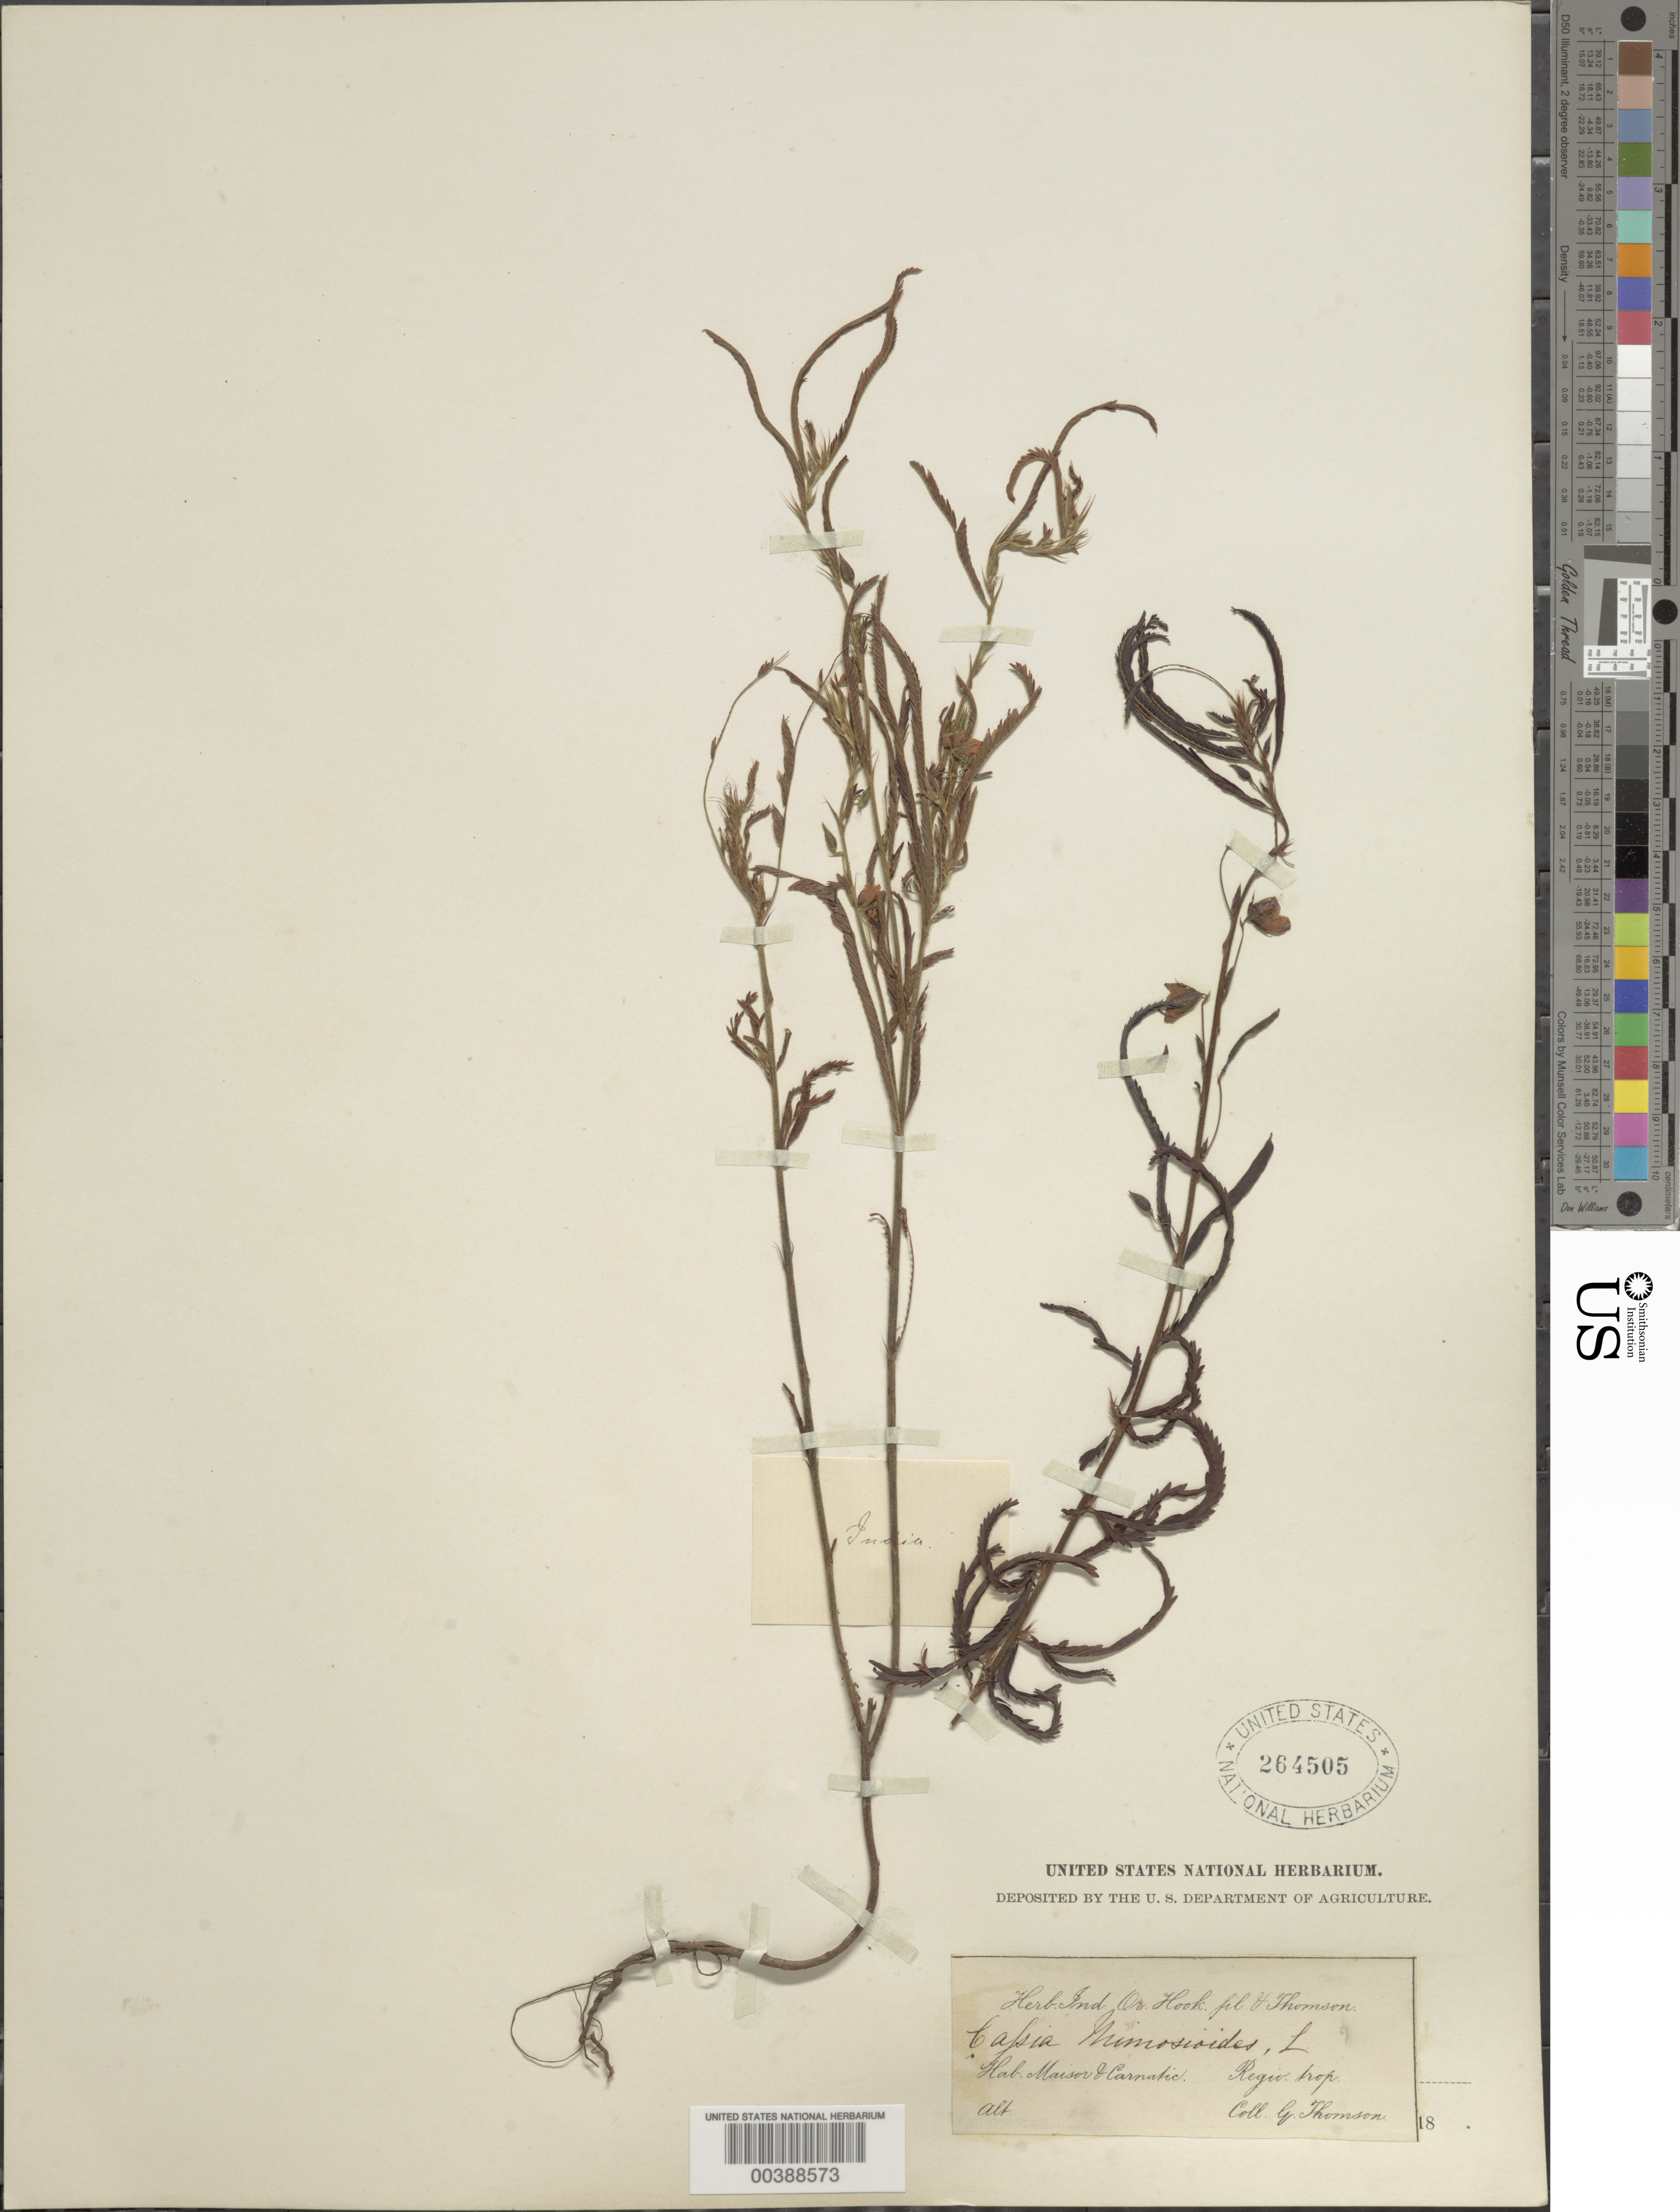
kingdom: Plantae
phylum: Tracheophyta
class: Magnoliopsida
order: Fabales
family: Fabaceae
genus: Chamaecrista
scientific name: Chamaecrista mimosoides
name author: (L.) Greene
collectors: G. Thomson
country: India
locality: Maisor and Carnatic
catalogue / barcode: US 264505